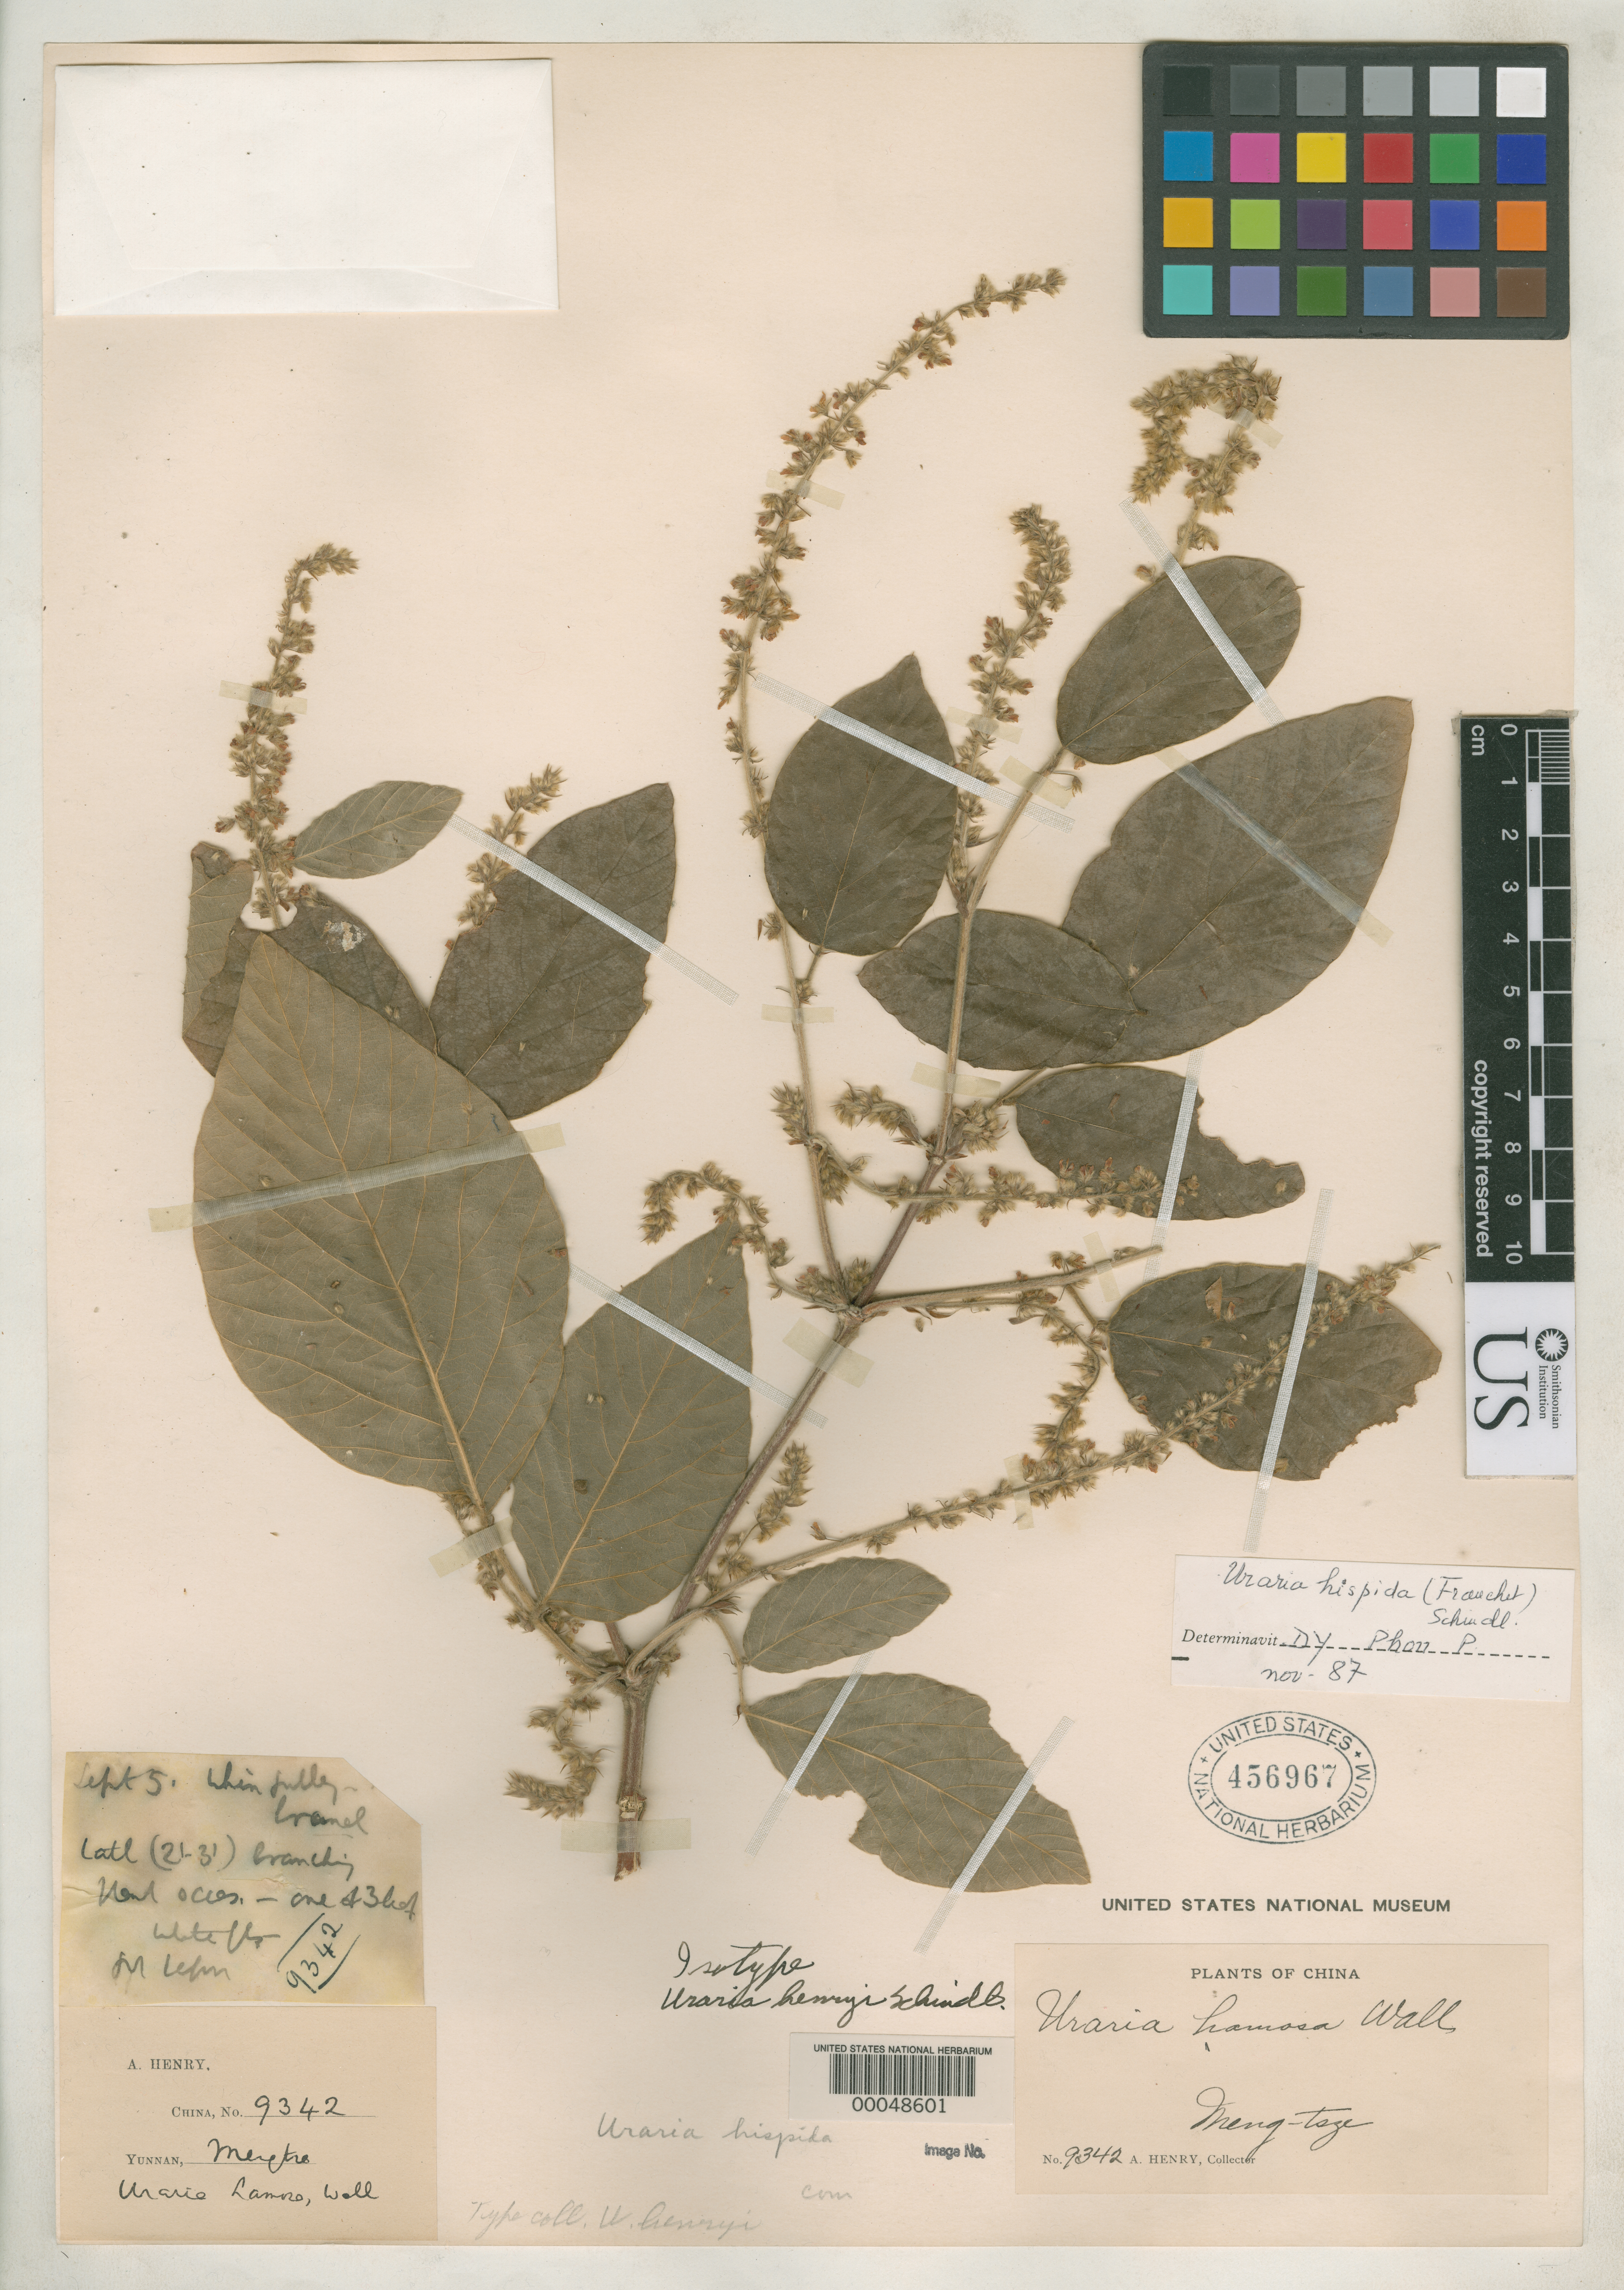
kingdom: Plantae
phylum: Tracheophyta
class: Magnoliopsida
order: Fabales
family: Fabaceae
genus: Uraria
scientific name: Uraria henryi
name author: Schindl.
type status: Isosyntype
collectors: A. Henry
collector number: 9342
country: China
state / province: Yunnan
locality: Meng-tsze.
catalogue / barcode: US 456967